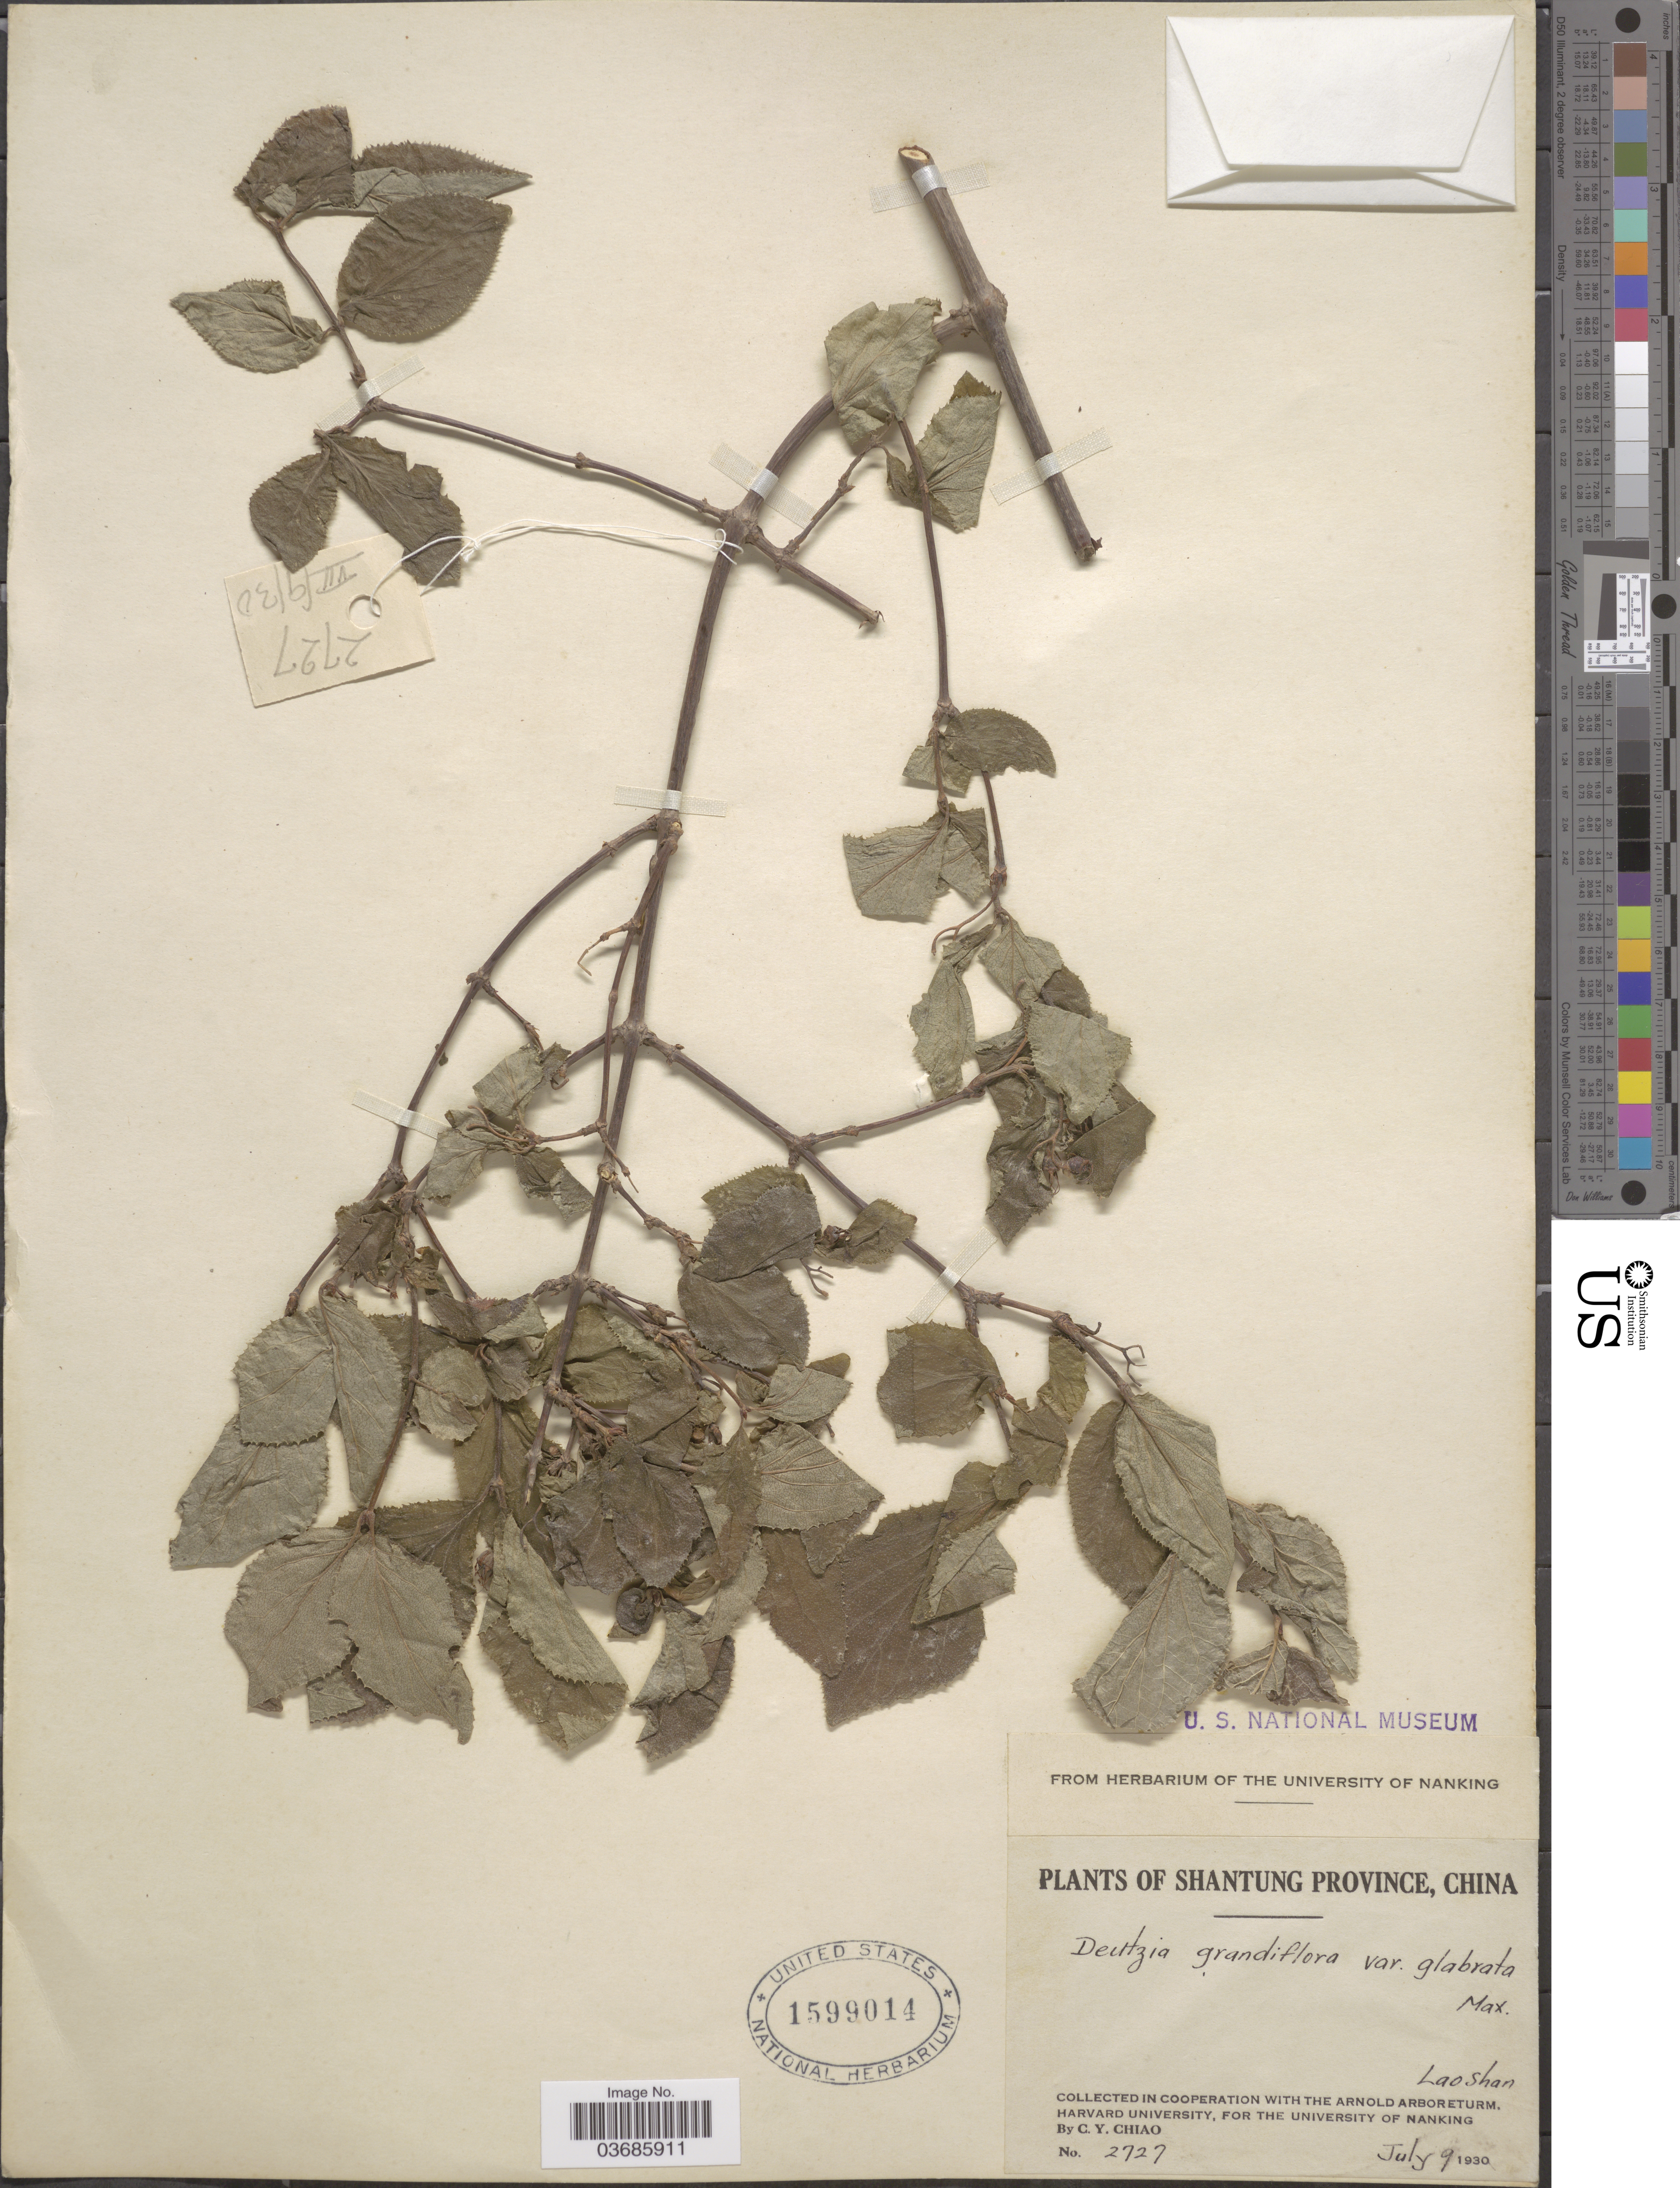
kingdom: Plantae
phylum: Tracheophyta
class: Magnoliopsida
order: Cornales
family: Hydrangeaceae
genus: Deutzia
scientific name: Deutzia grandiflora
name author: Bunge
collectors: C. Y. Chiao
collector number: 2727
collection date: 1930-07-09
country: China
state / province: Shandong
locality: Shantung Province. Lao Shan.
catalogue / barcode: US 1599014